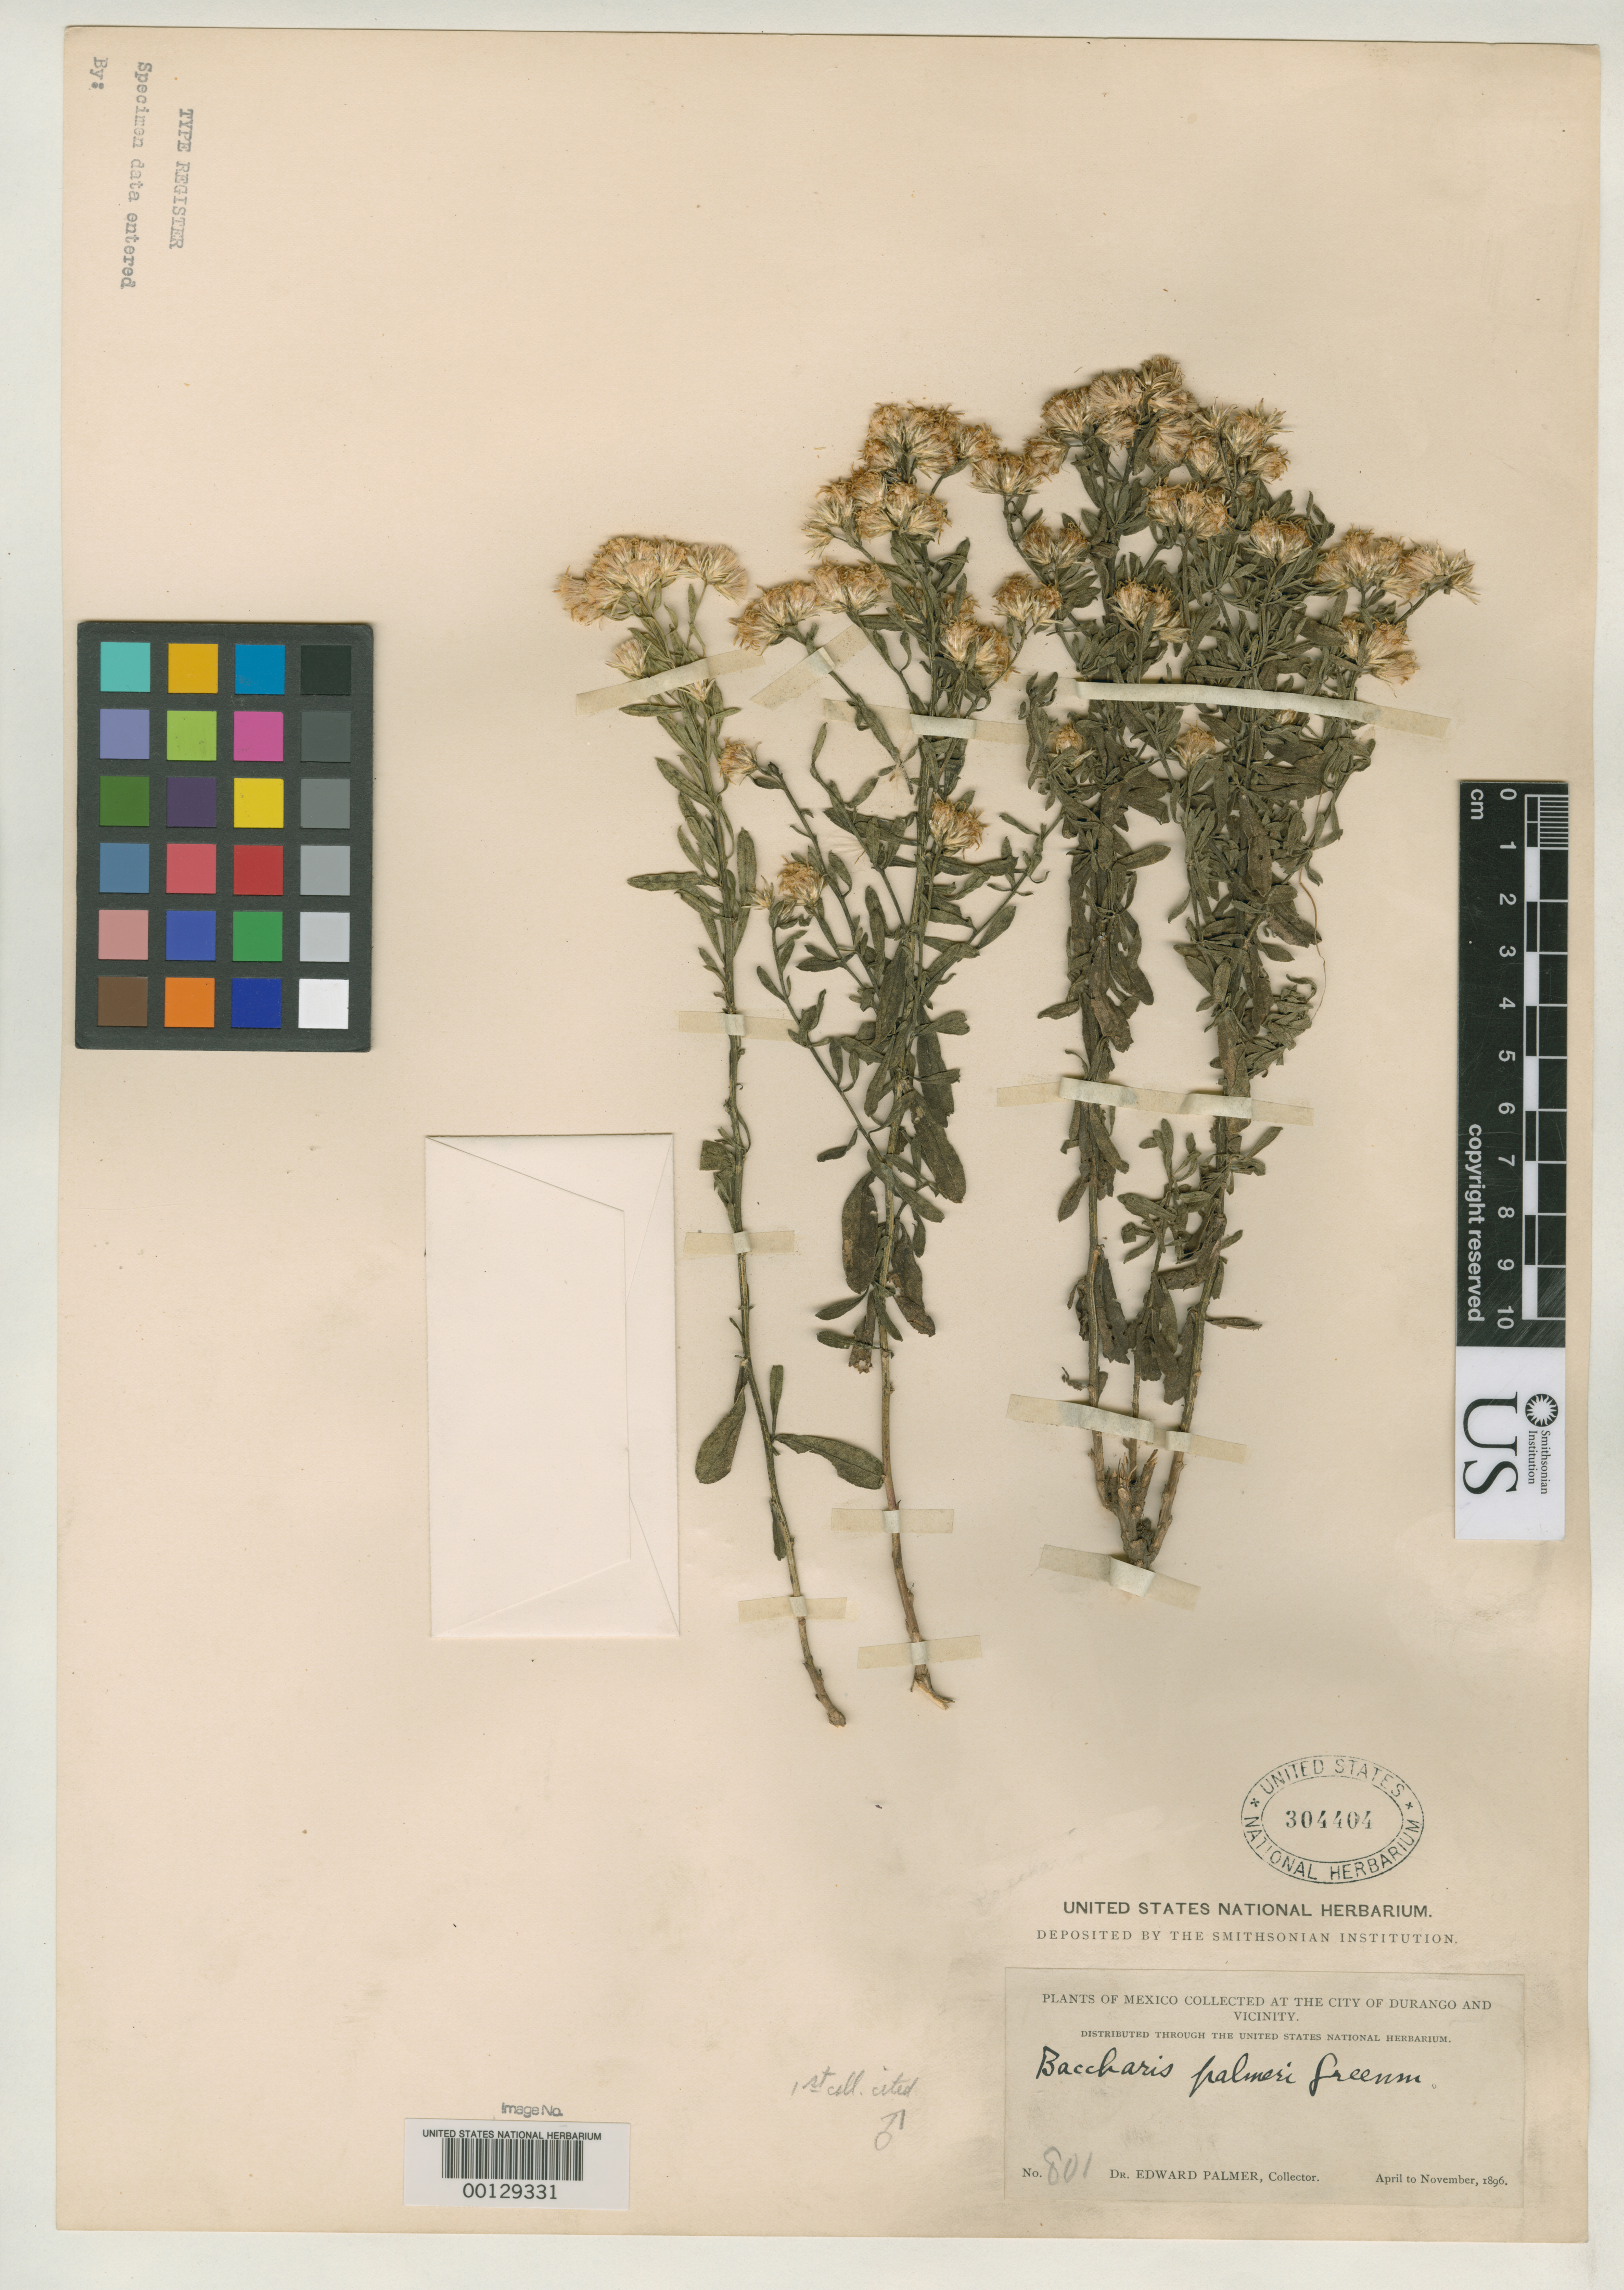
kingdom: Plantae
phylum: Tracheophyta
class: Magnoliopsida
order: Asterales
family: Asteraceae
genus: Baccharis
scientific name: Baccharis palmeri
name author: Greenm.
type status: Syntype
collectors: E. Palmer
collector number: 801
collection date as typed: Apr 1896 to -- Nov 1896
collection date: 1896-04/1896-11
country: Mexico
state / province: Durango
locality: Durango City & vicinity.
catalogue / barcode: US 304404